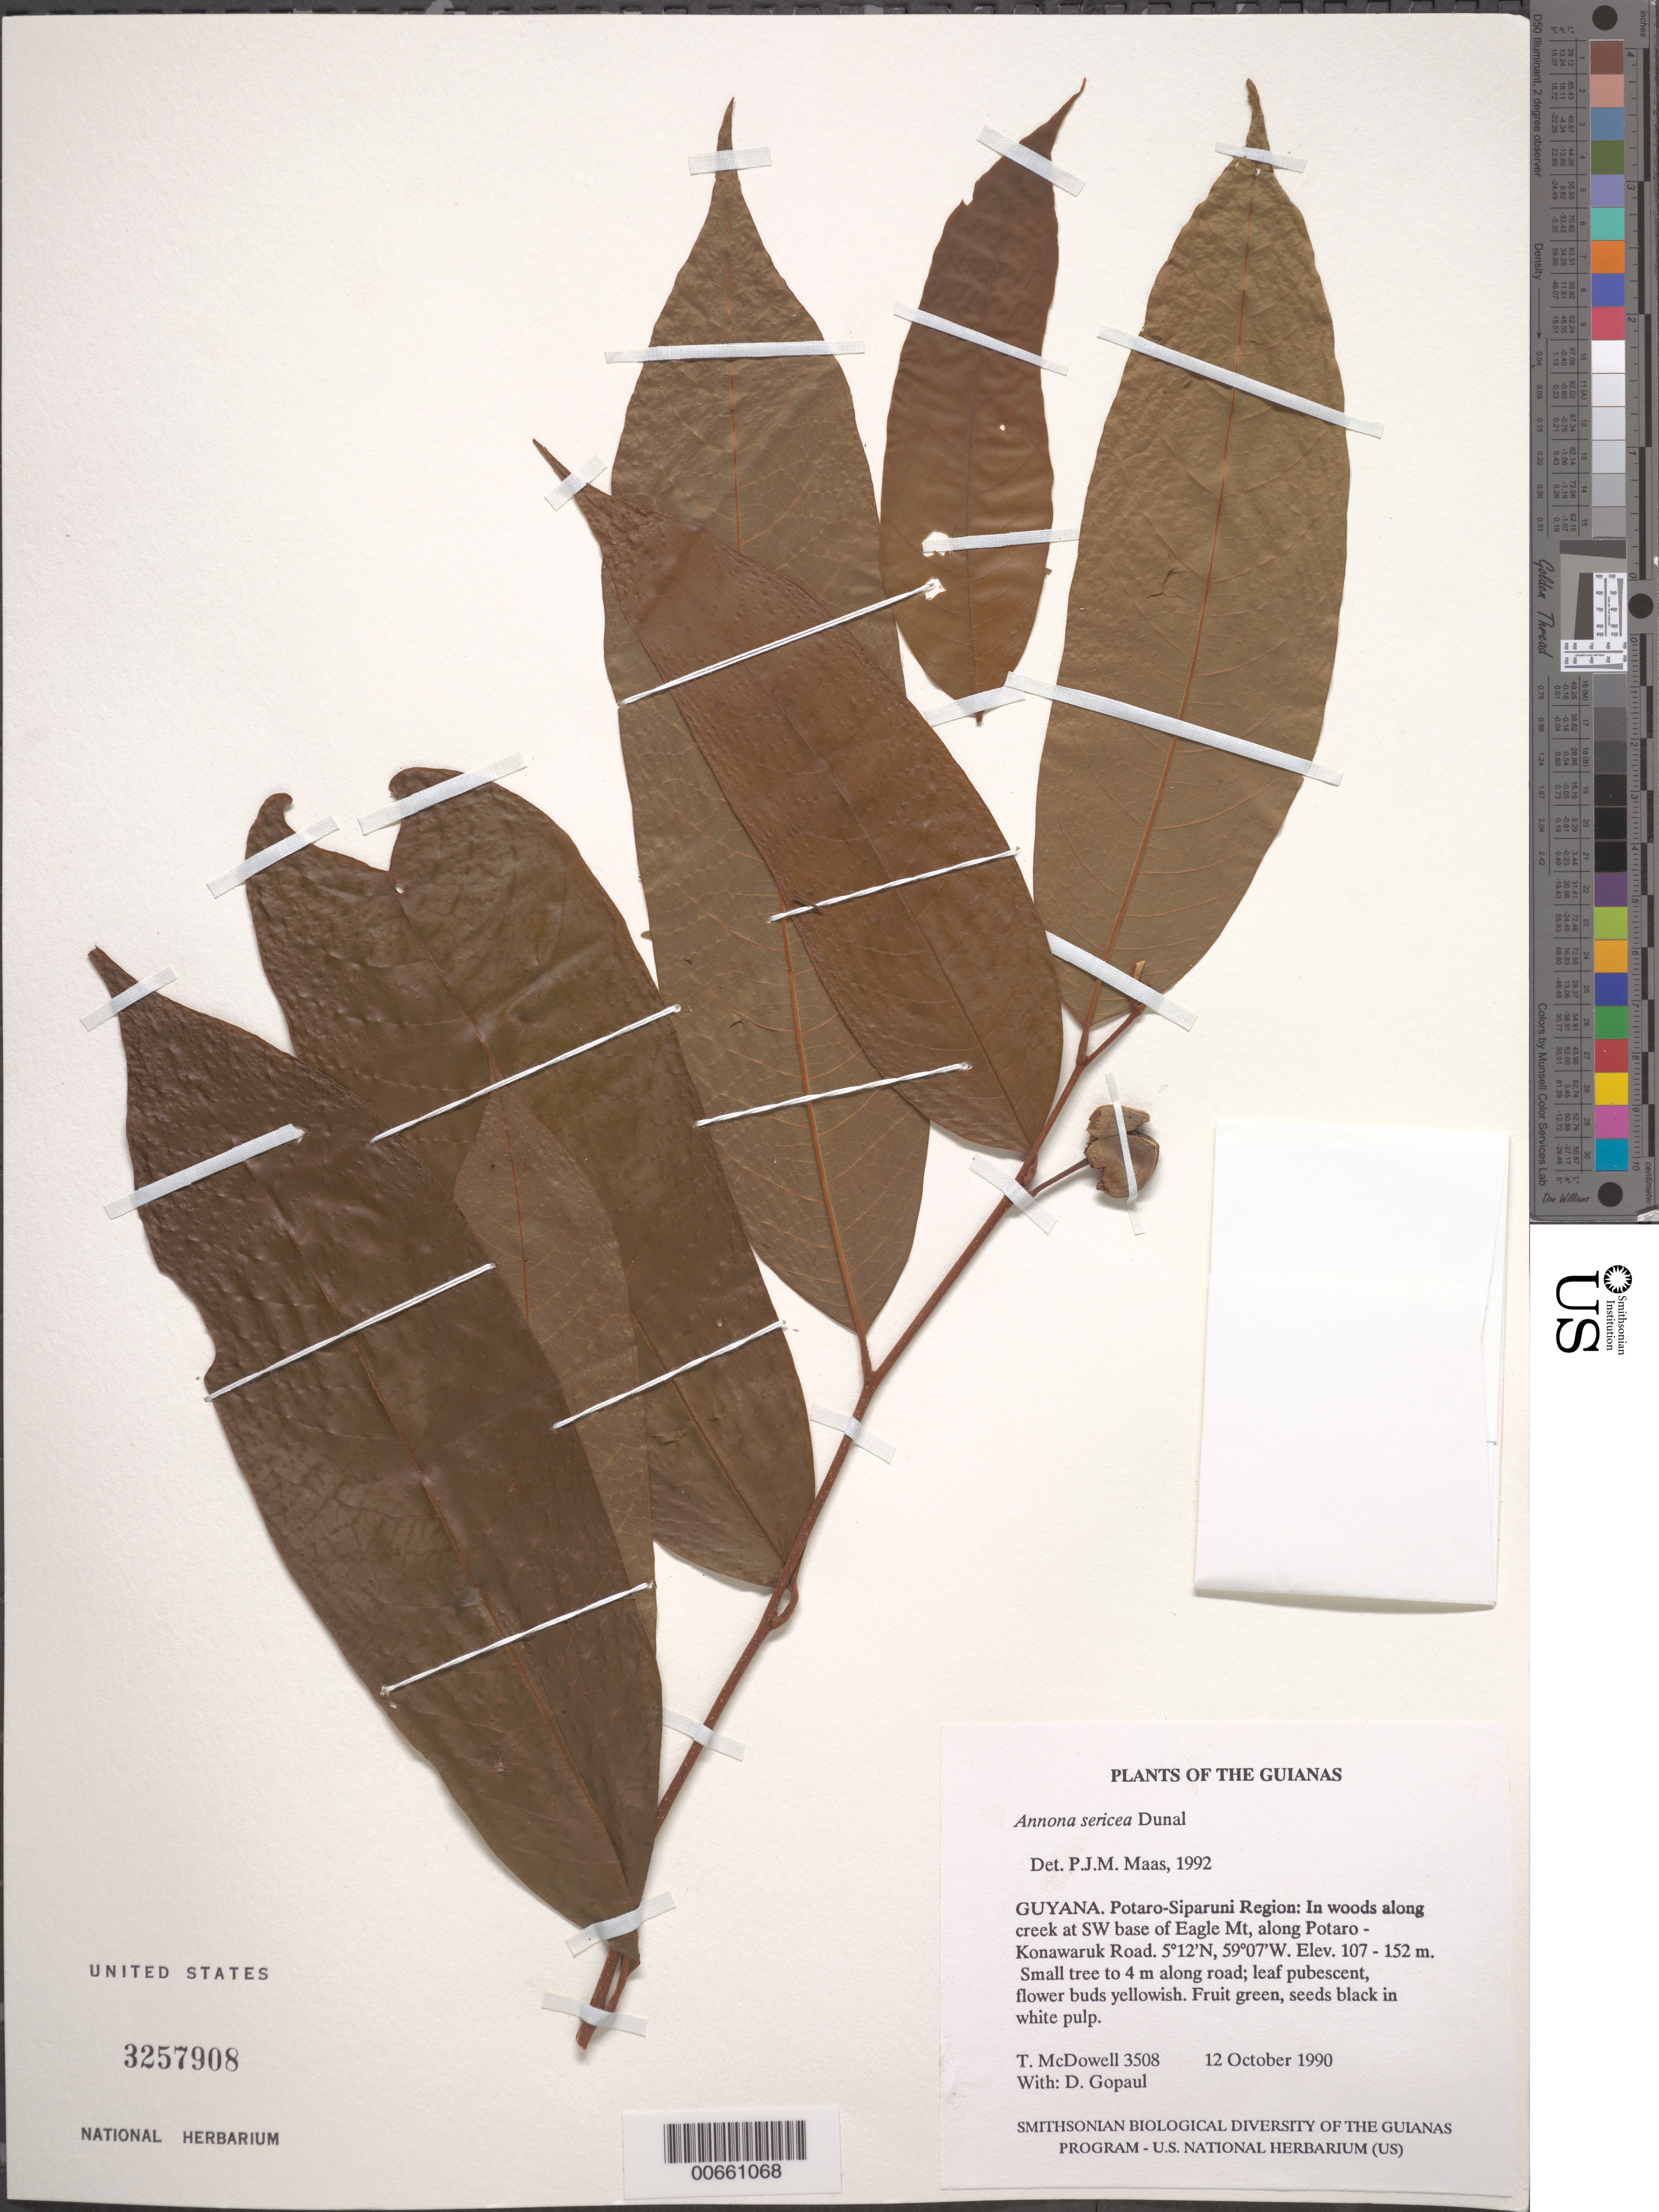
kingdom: Plantae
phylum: Tracheophyta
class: Magnoliopsida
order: Magnoliales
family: Annonaceae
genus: Annona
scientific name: Annona sericea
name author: Dunal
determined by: Maas, Paul J. M.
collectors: T. McDowell & D. Gopaul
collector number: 3508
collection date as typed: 12 October 1990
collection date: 1990-10-12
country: Guyana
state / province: Potaro-Siparuni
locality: In woods along creek at SW base of Eagle Mt and along Potaro - Konawaruk Road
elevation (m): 107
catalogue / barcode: US 3257908